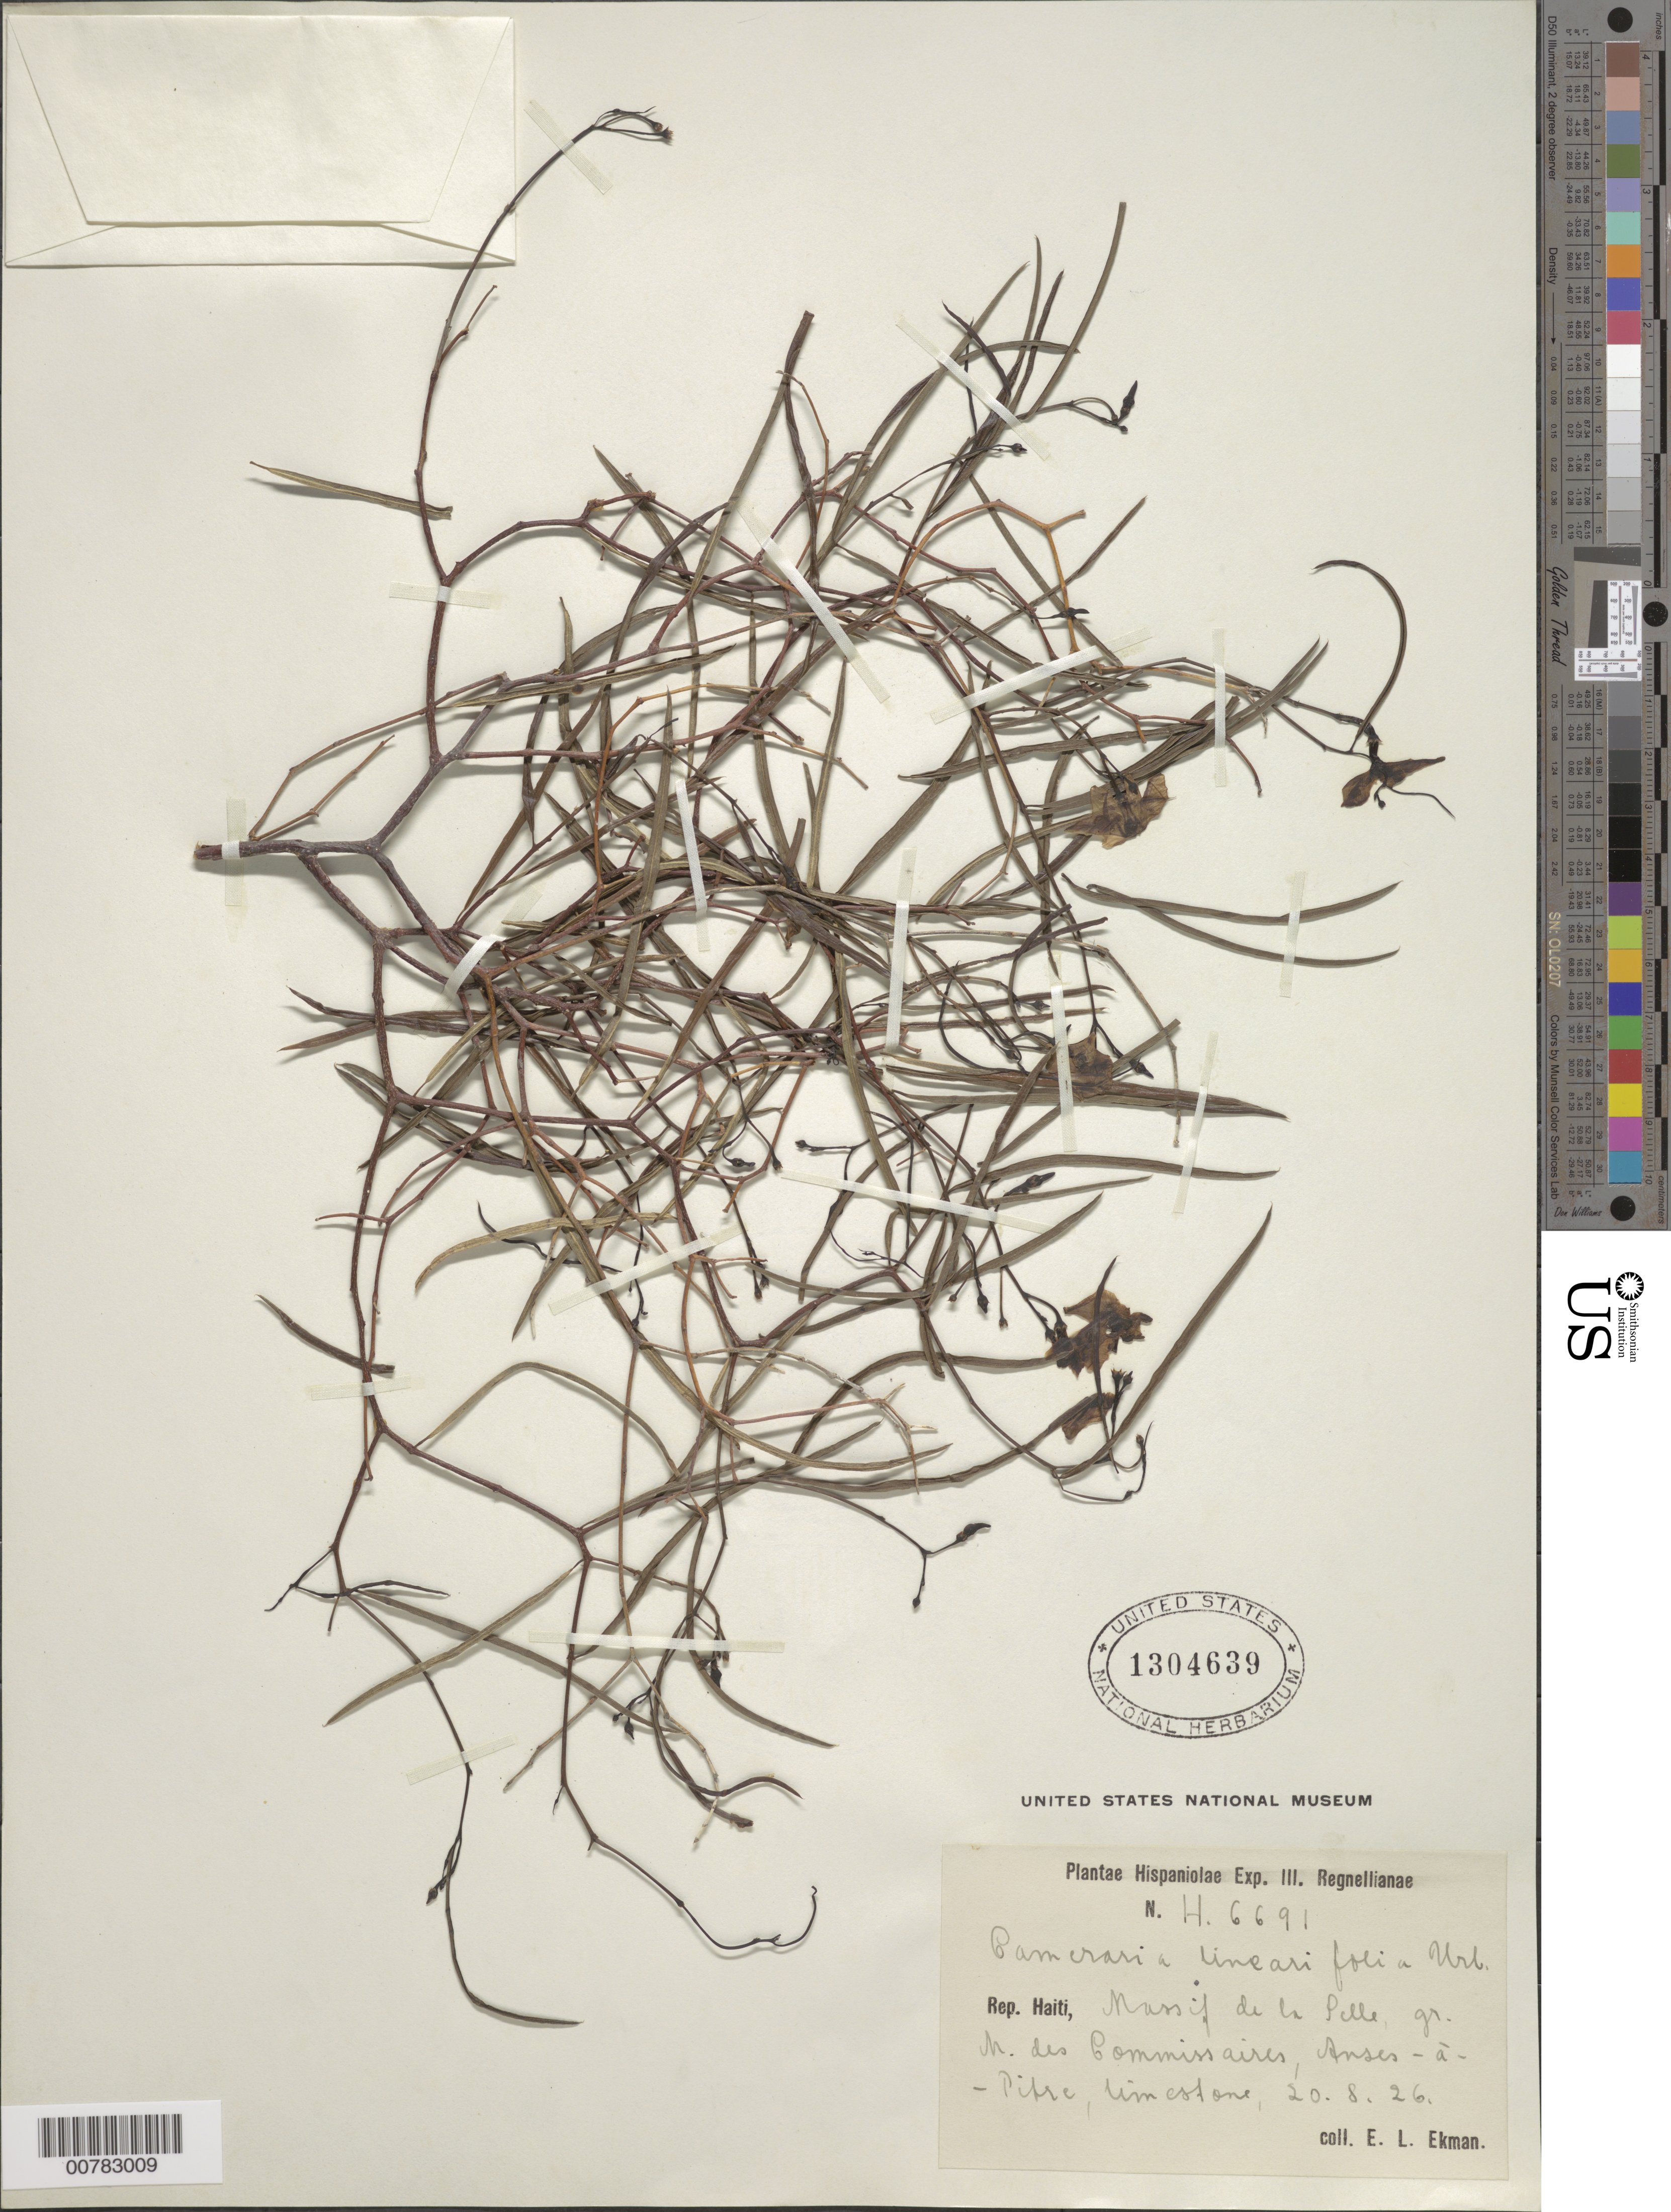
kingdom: Plantae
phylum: Tracheophyta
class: Magnoliopsida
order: Gentianales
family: Apocynaceae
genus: Cameraria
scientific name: Cameraria linearifolia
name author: Urb.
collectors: E. L. Ekman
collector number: H 6691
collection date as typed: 30 Aug 1926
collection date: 1926-08-30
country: Haiti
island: Hispaniola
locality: Anses-à-Pitre, gr. M. des Commissaires, Massif de la Selle.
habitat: Limestone.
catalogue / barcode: US 1304639